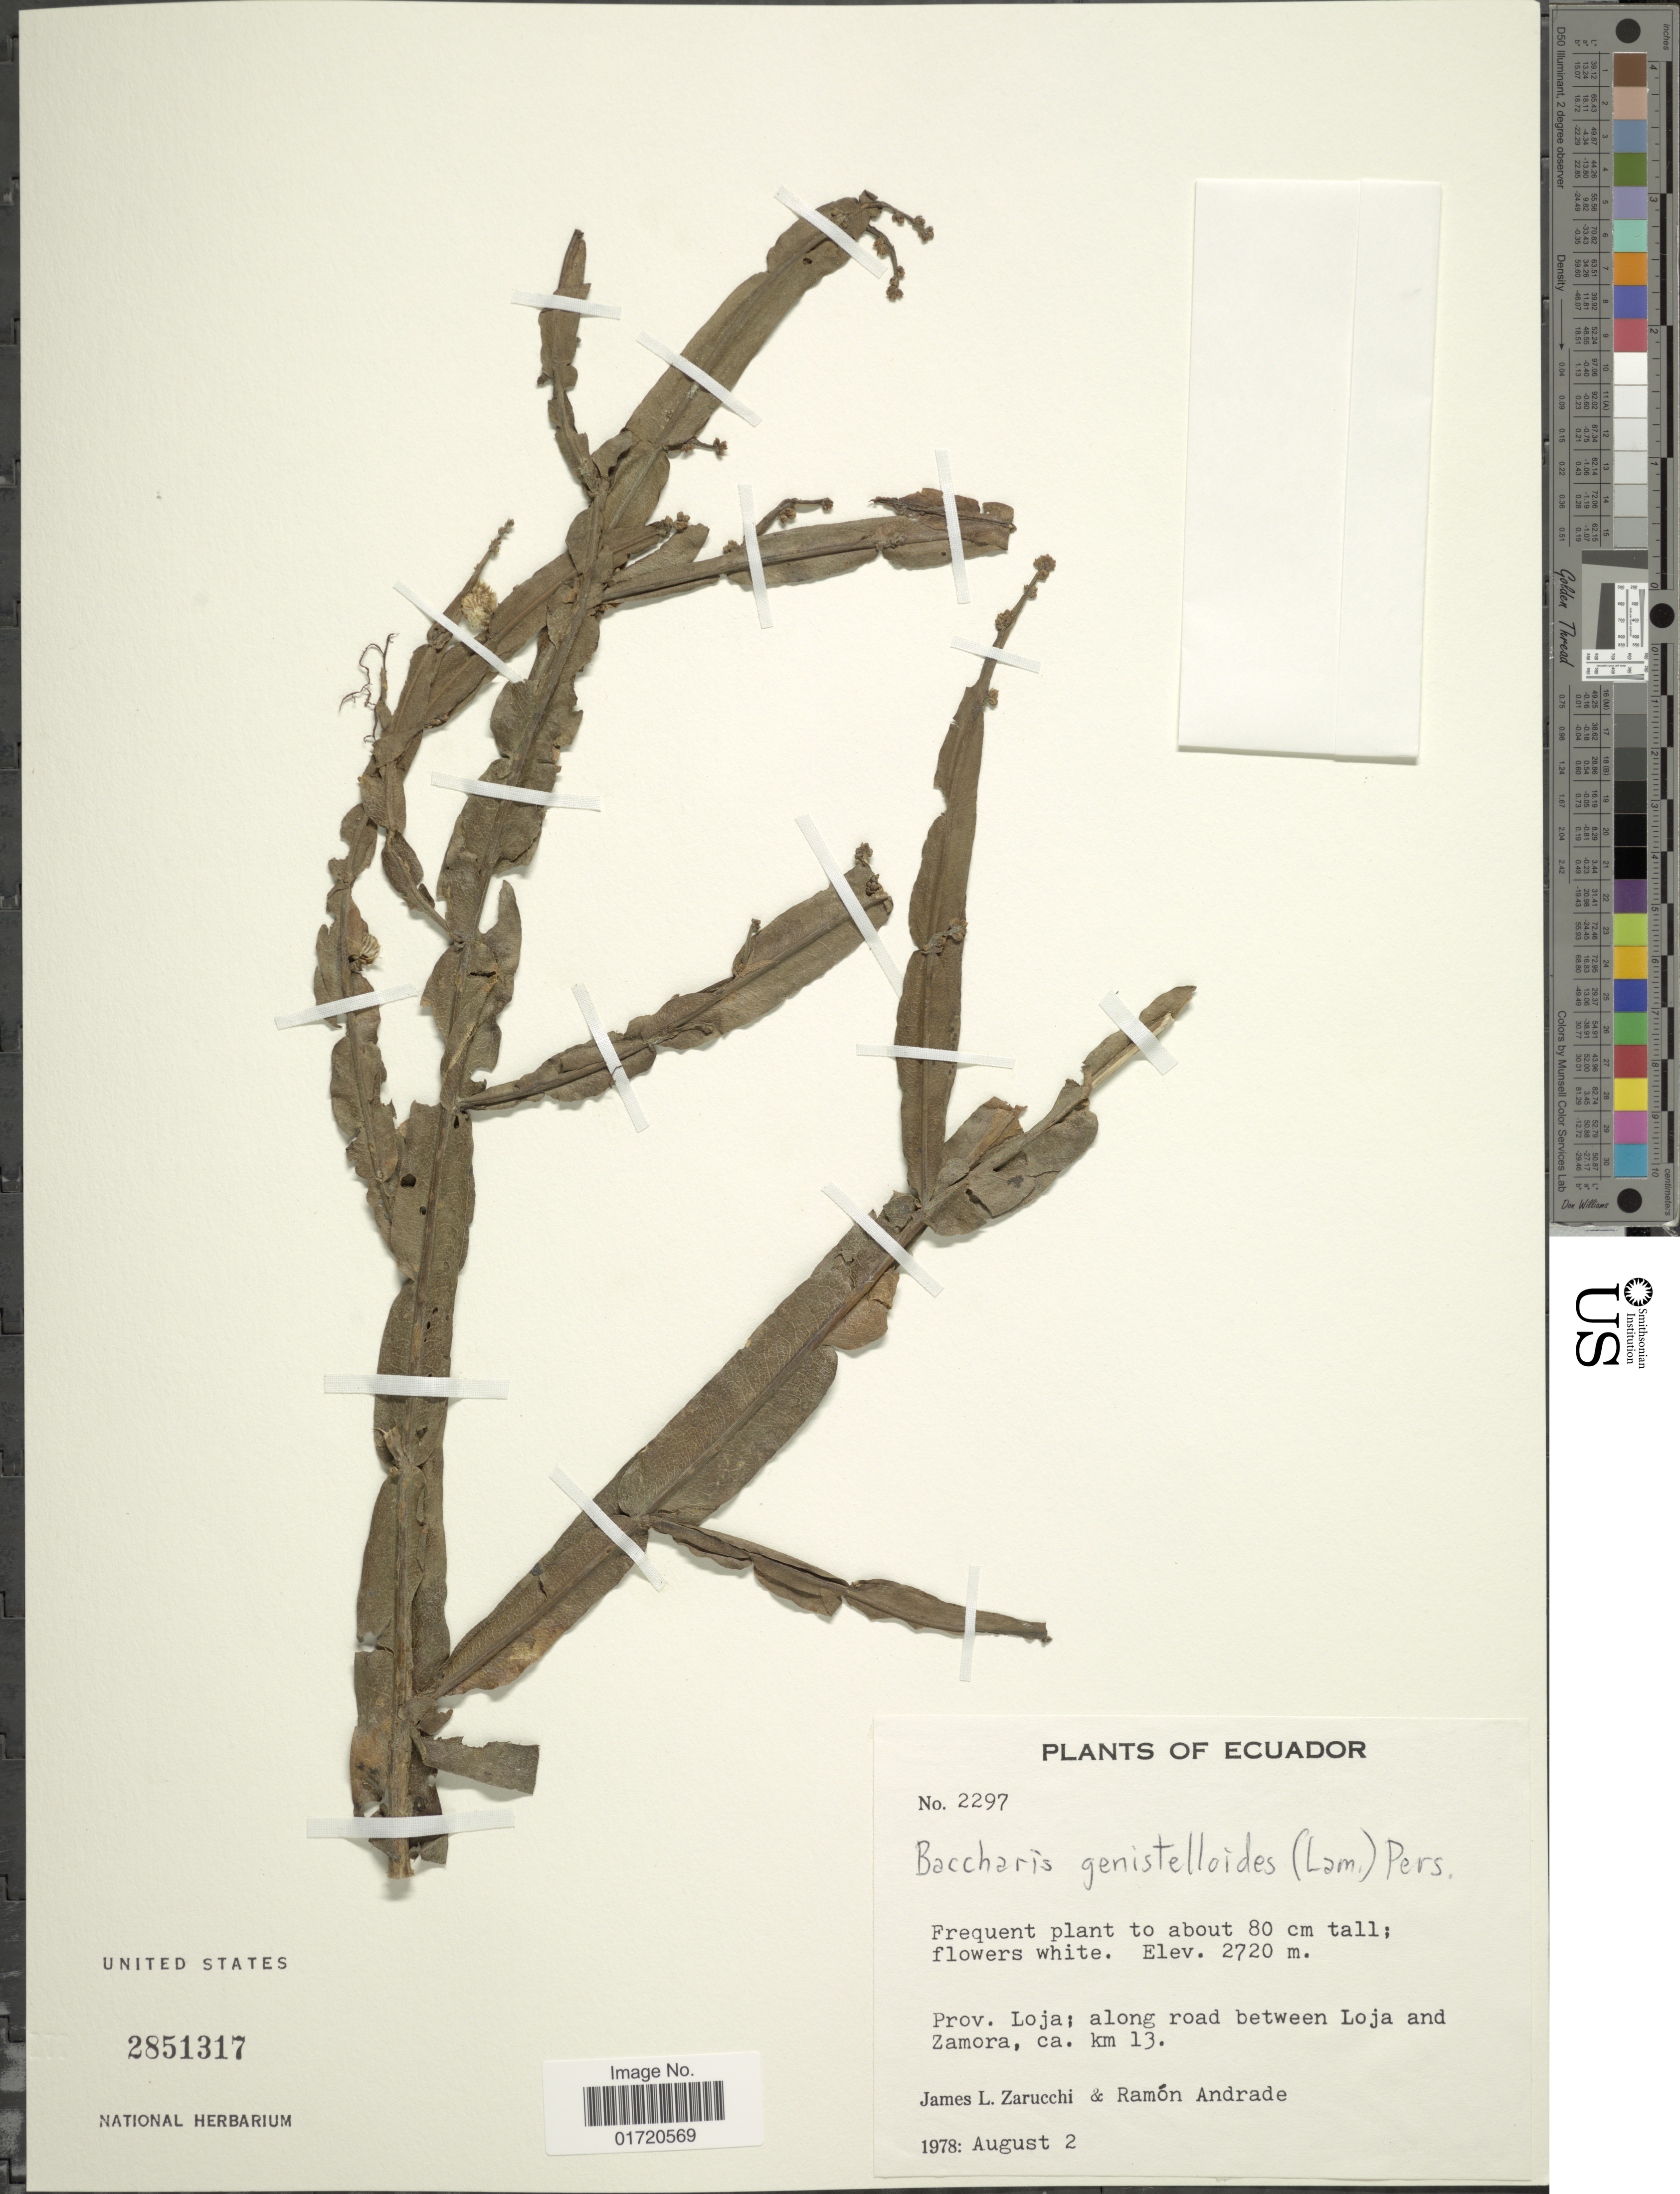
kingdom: Plantae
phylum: Tracheophyta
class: Magnoliopsida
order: Asterales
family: Asteraceae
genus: Baccharis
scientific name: Baccharis genistelloides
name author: (Lam.) Pers.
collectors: J. L. Zarucchi & R. Andrade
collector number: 2297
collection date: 1978-08-02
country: Ecuador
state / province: Loja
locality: Along road between Loja and Zamora, ca. km 13.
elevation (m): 2720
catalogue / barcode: US 2851317